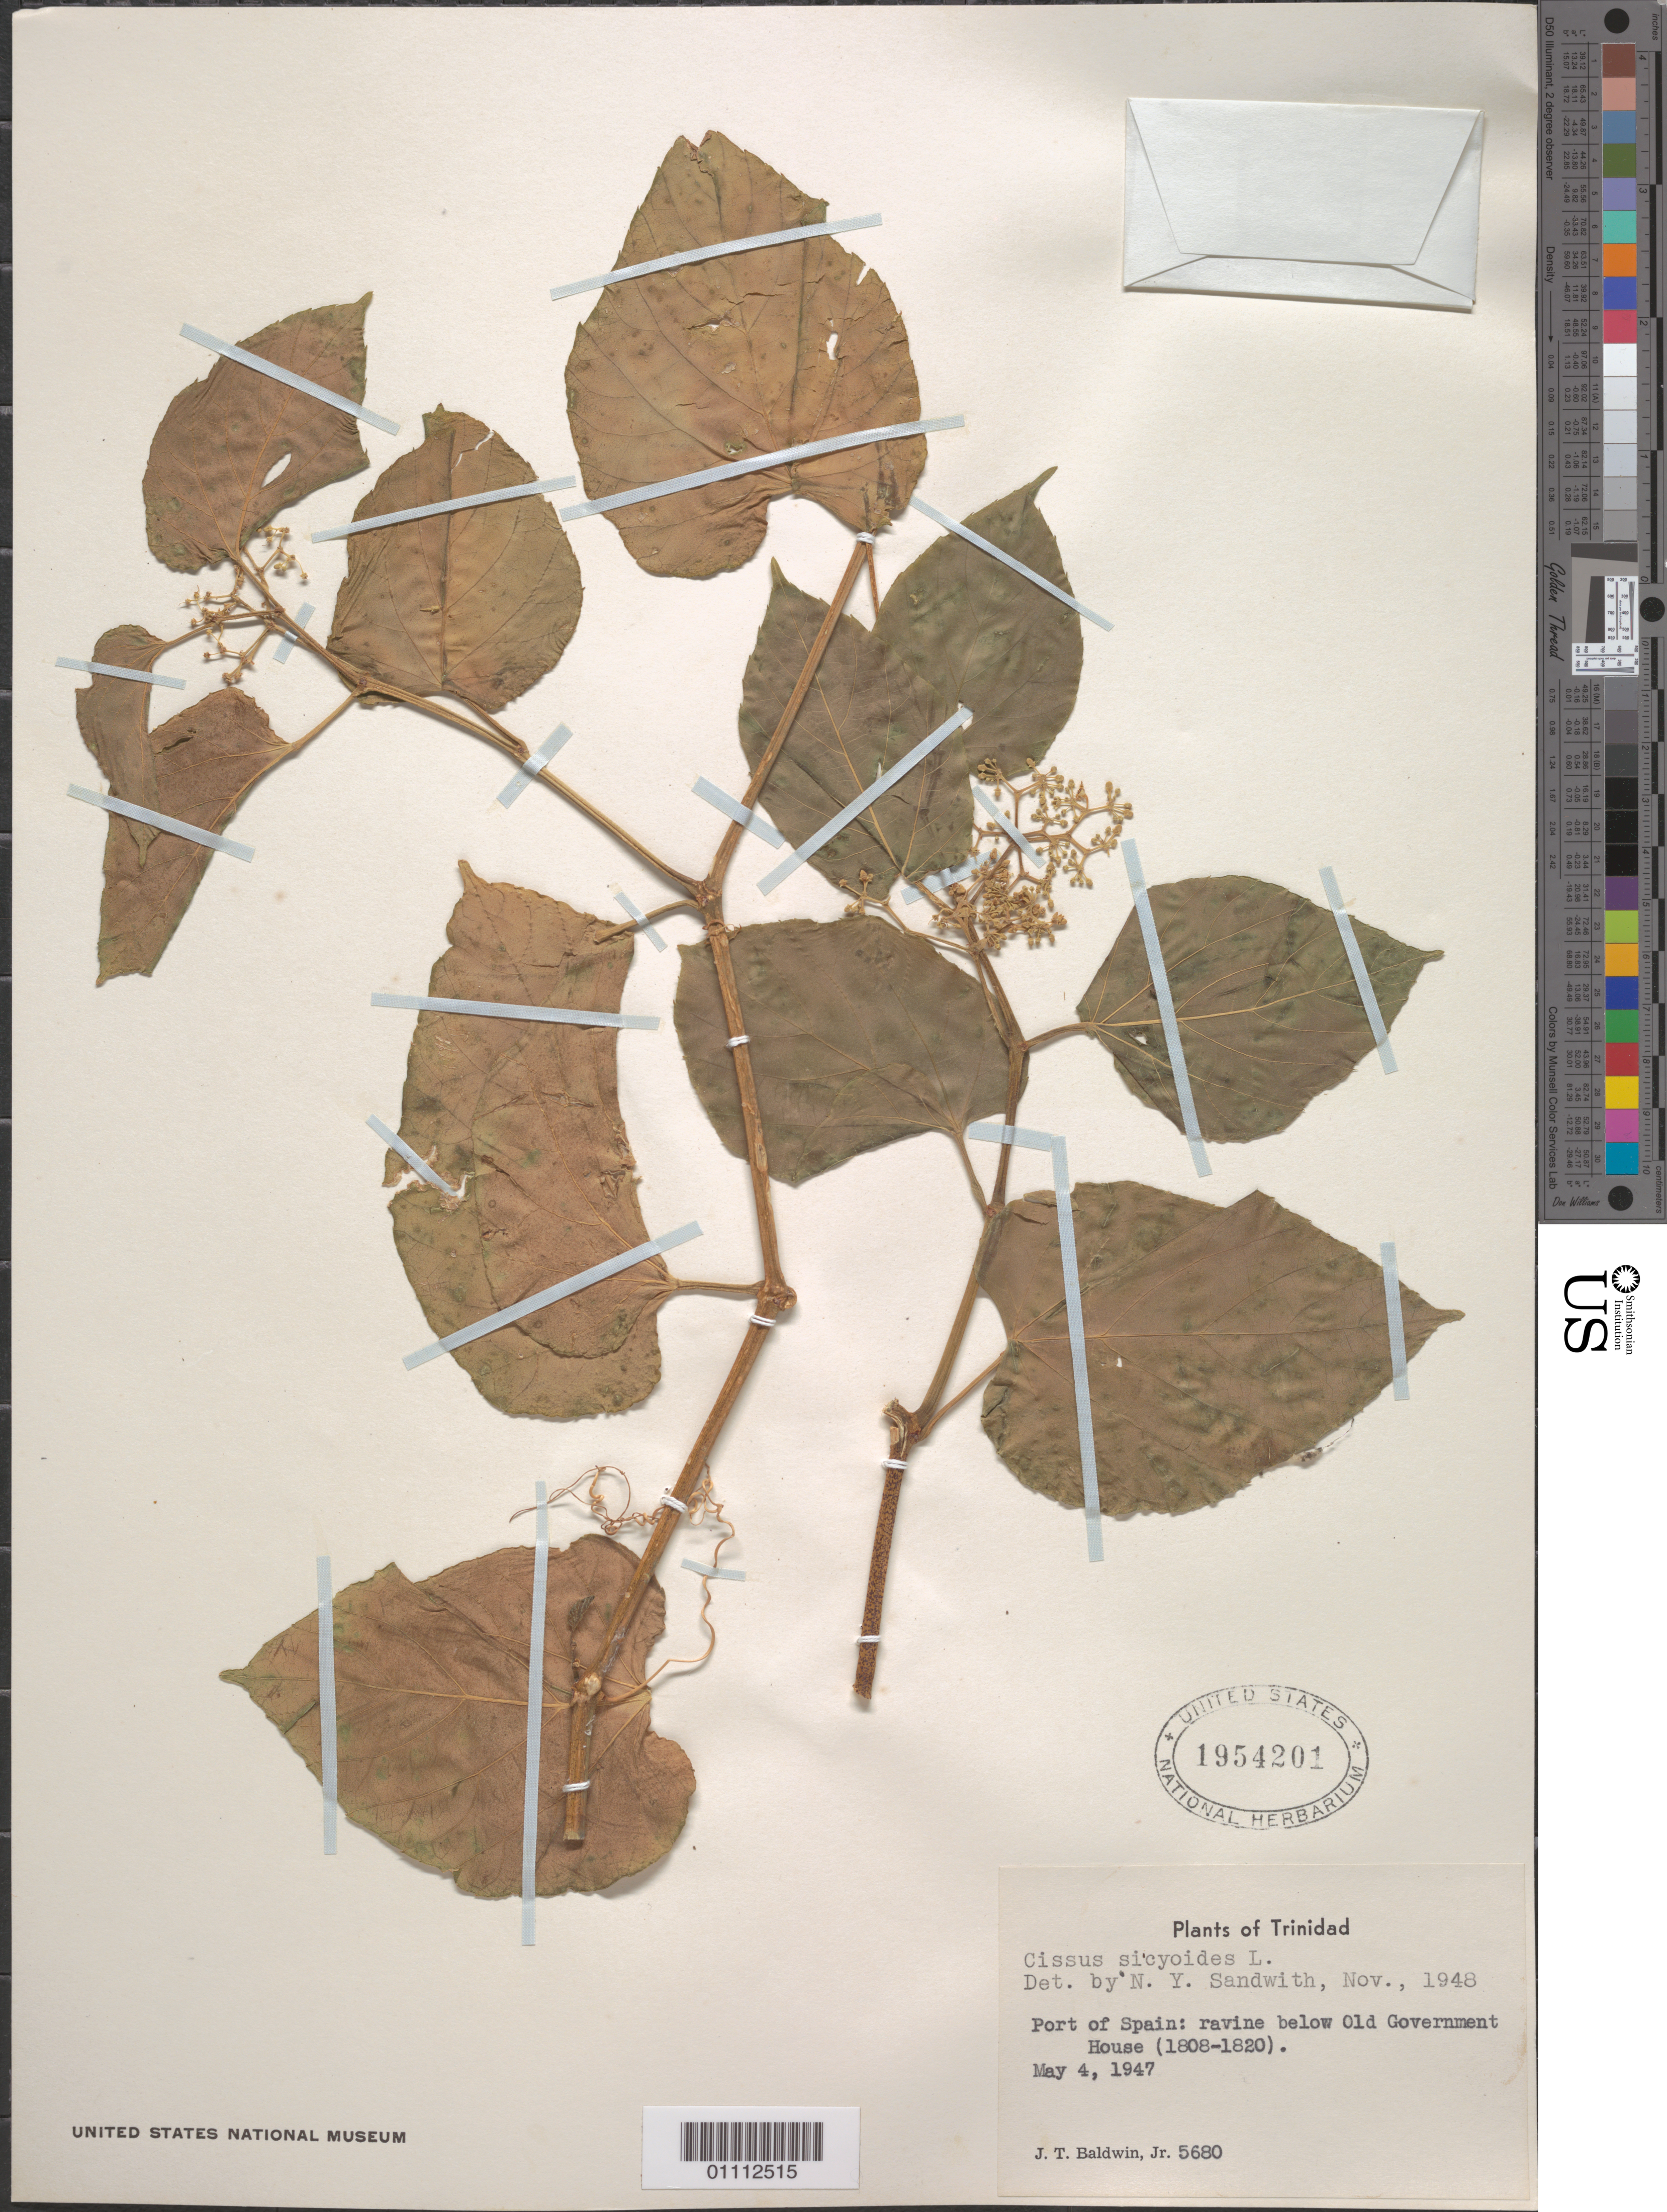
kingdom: Plantae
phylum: Tracheophyta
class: Magnoliopsida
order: Vitales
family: Vitaceae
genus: Cissus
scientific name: Cissus sicyoides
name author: L.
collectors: J. T. Baldwin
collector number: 5680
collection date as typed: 04 May 1947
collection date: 1947-05-04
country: Trinidad and Tobago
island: Trinidad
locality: Port of Spain: ravine below Old Government House 91808-1820)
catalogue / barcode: US 1954201